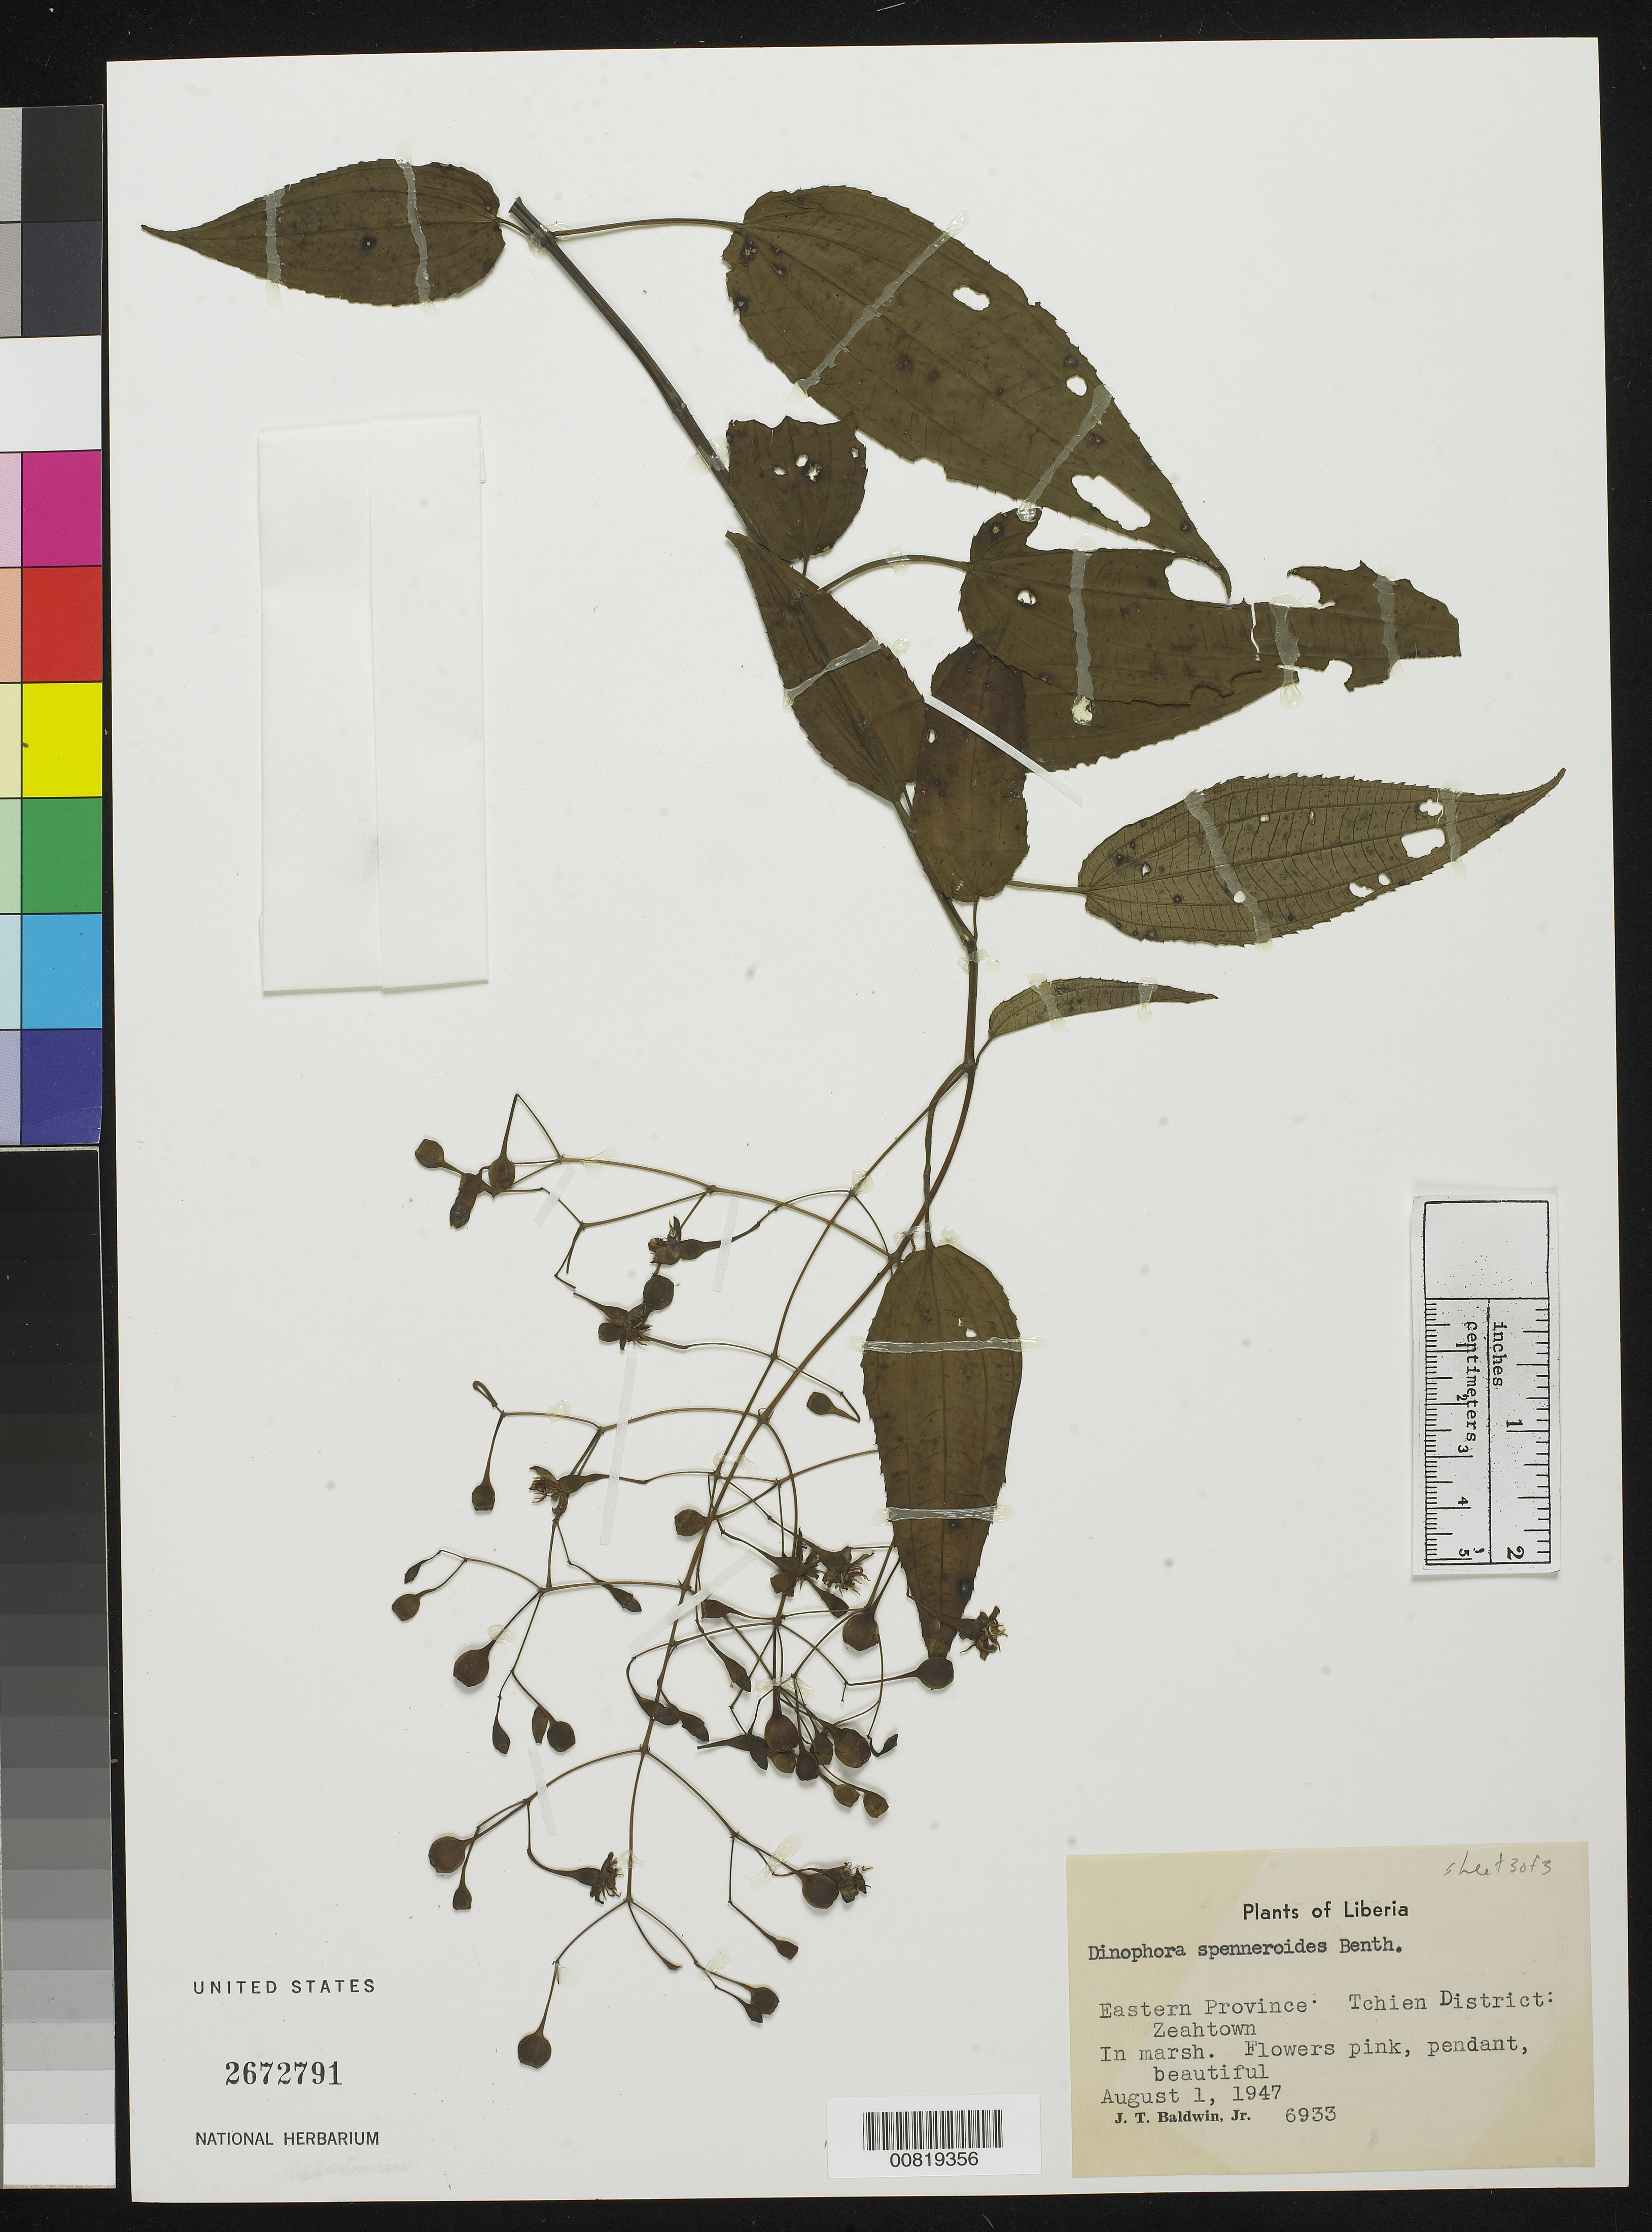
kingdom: Plantae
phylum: Tracheophyta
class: Magnoliopsida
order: Myrtales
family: Melastomataceae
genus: Dinophora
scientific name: Dinophora spenneroides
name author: Benth.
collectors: J. T. Baldwin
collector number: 6933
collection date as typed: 1 Aug 1947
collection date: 1947-08-01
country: Liberia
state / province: Grand Gedeh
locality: Eastern Province: Tchien District, Zeahtown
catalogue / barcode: US 2672791